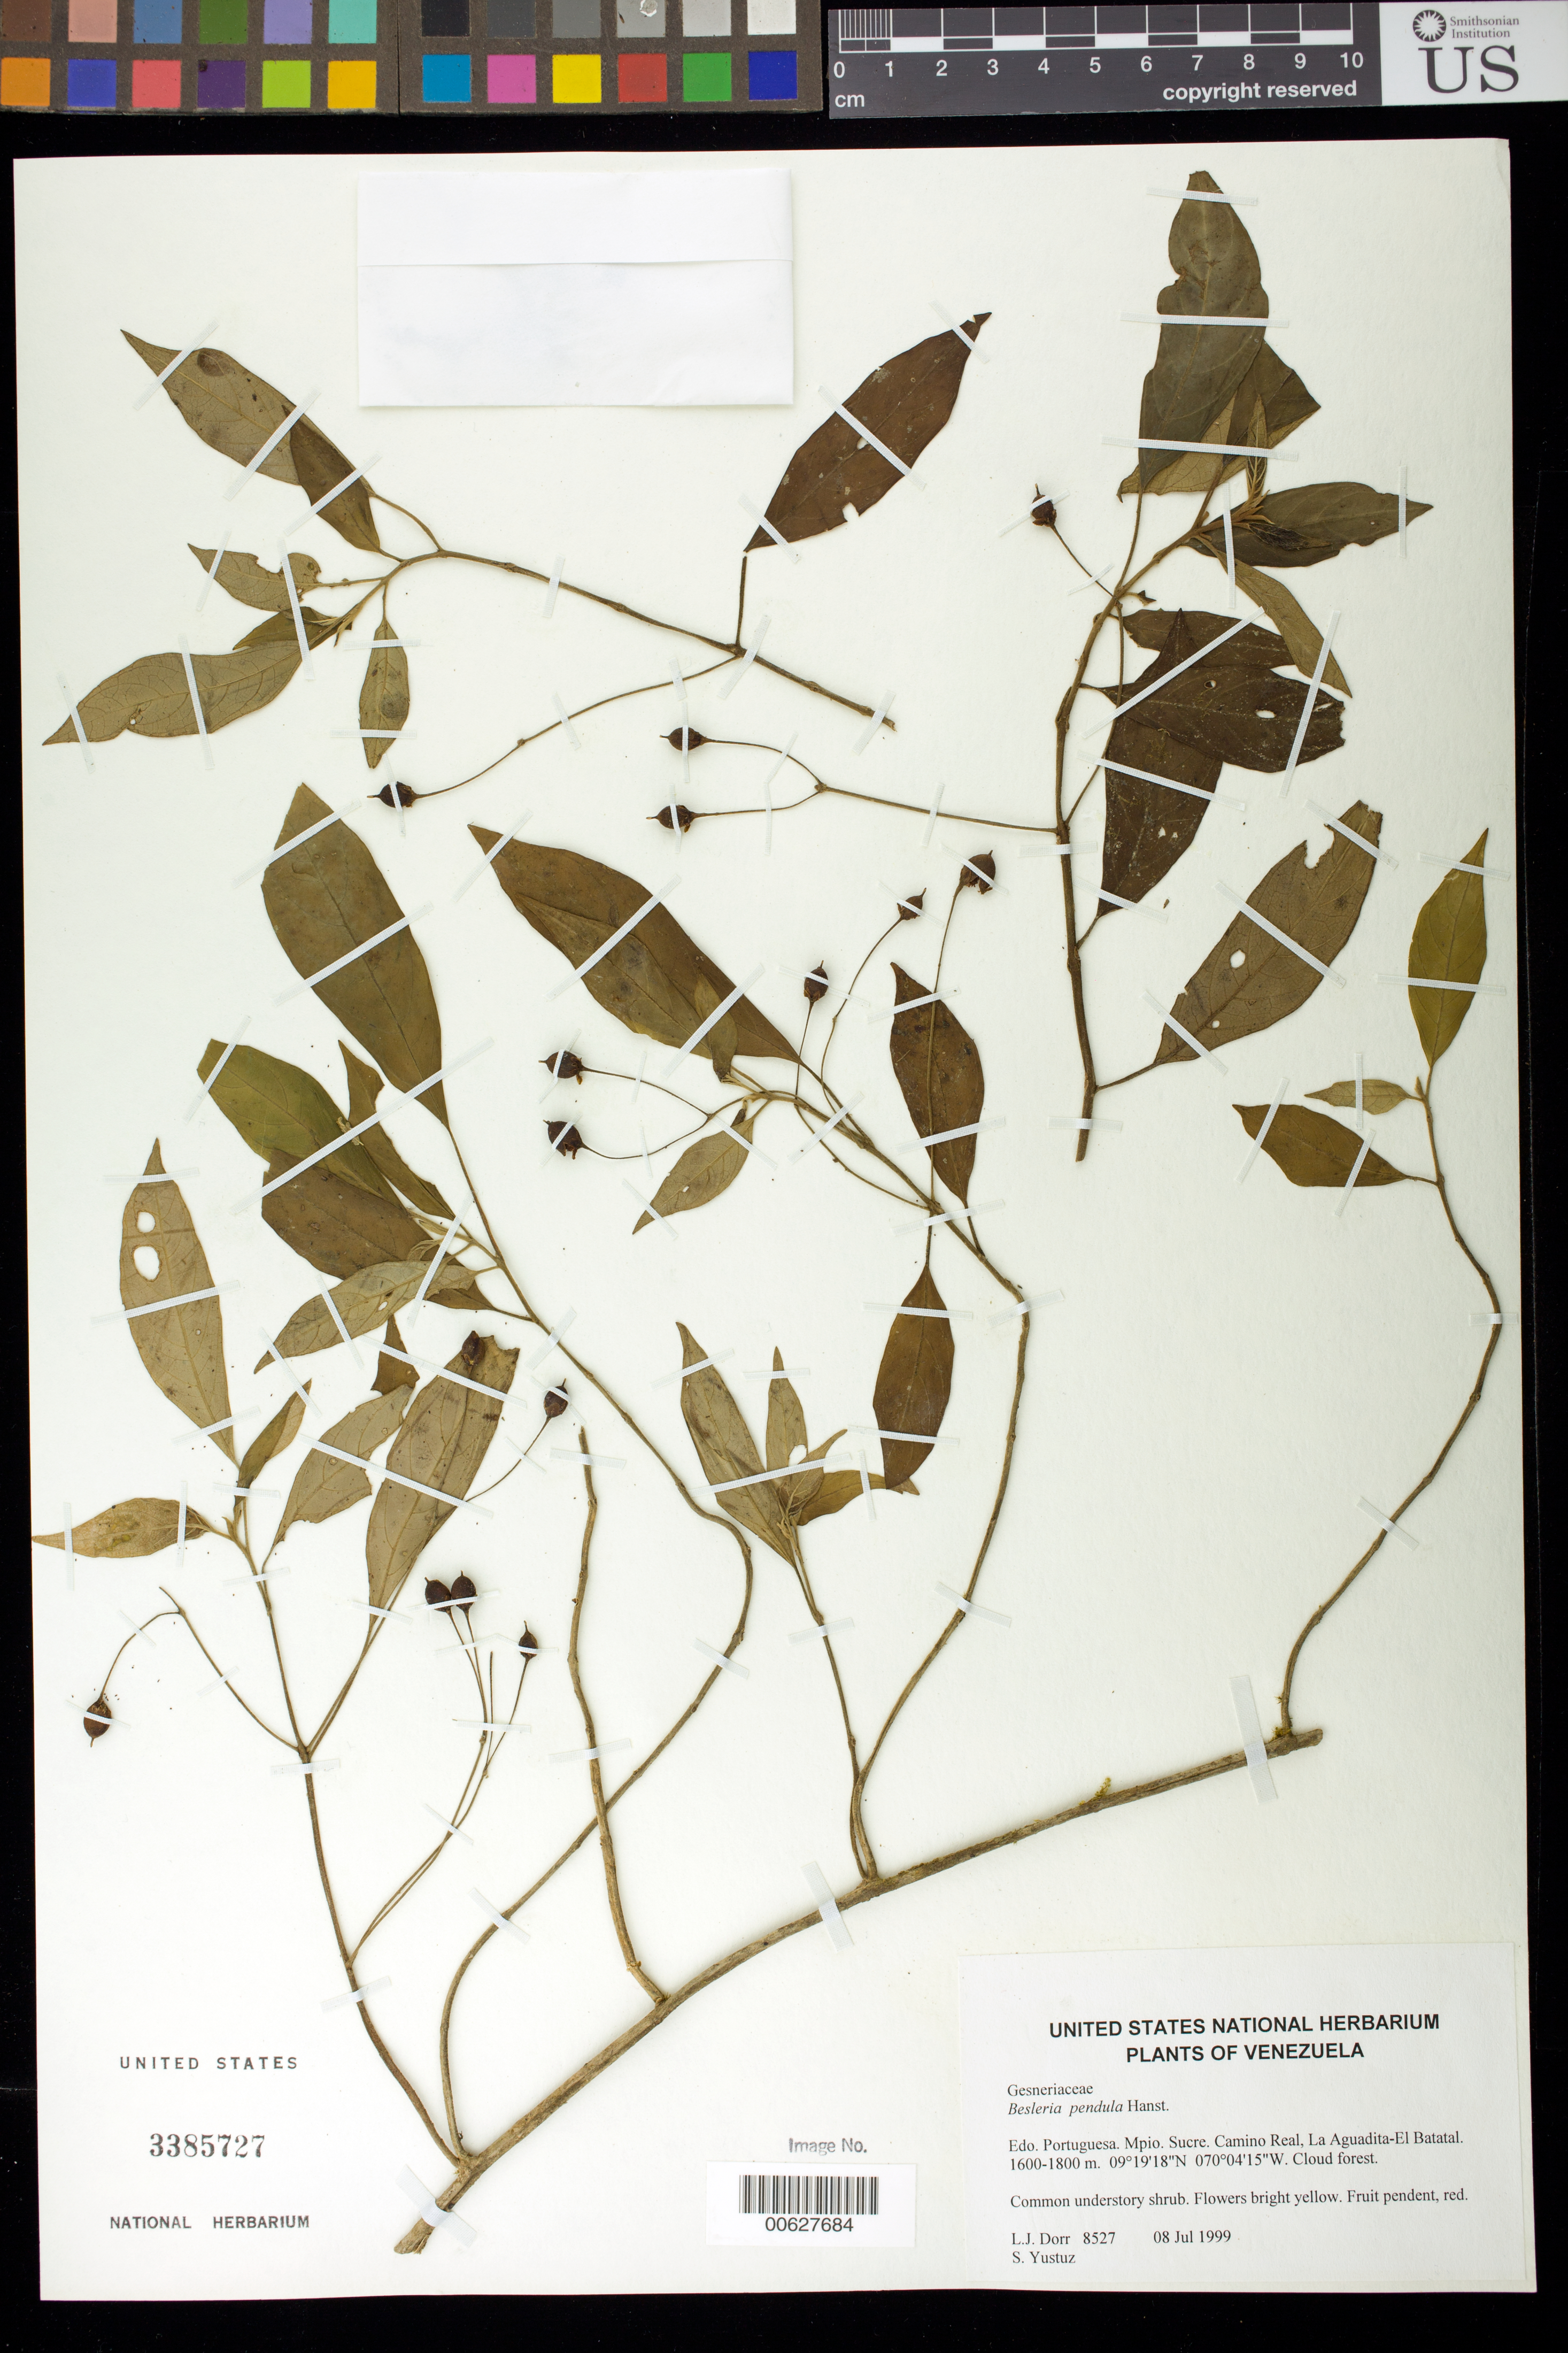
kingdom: Plantae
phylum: Tracheophyta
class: Magnoliopsida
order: Lamiales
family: Gesneriaceae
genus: Besleria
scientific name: Besleria pendula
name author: Hanst.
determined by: Skog, Laurence E.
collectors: L. J. Dorr & S. Yustiz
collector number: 8527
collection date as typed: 08 Jul 1999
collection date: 1999-07-08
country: Venezuela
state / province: Portuguesa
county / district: Sucre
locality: Camino Real, La Aguadita-El Batatal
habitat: Cloud forest.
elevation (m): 1600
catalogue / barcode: US 3385727